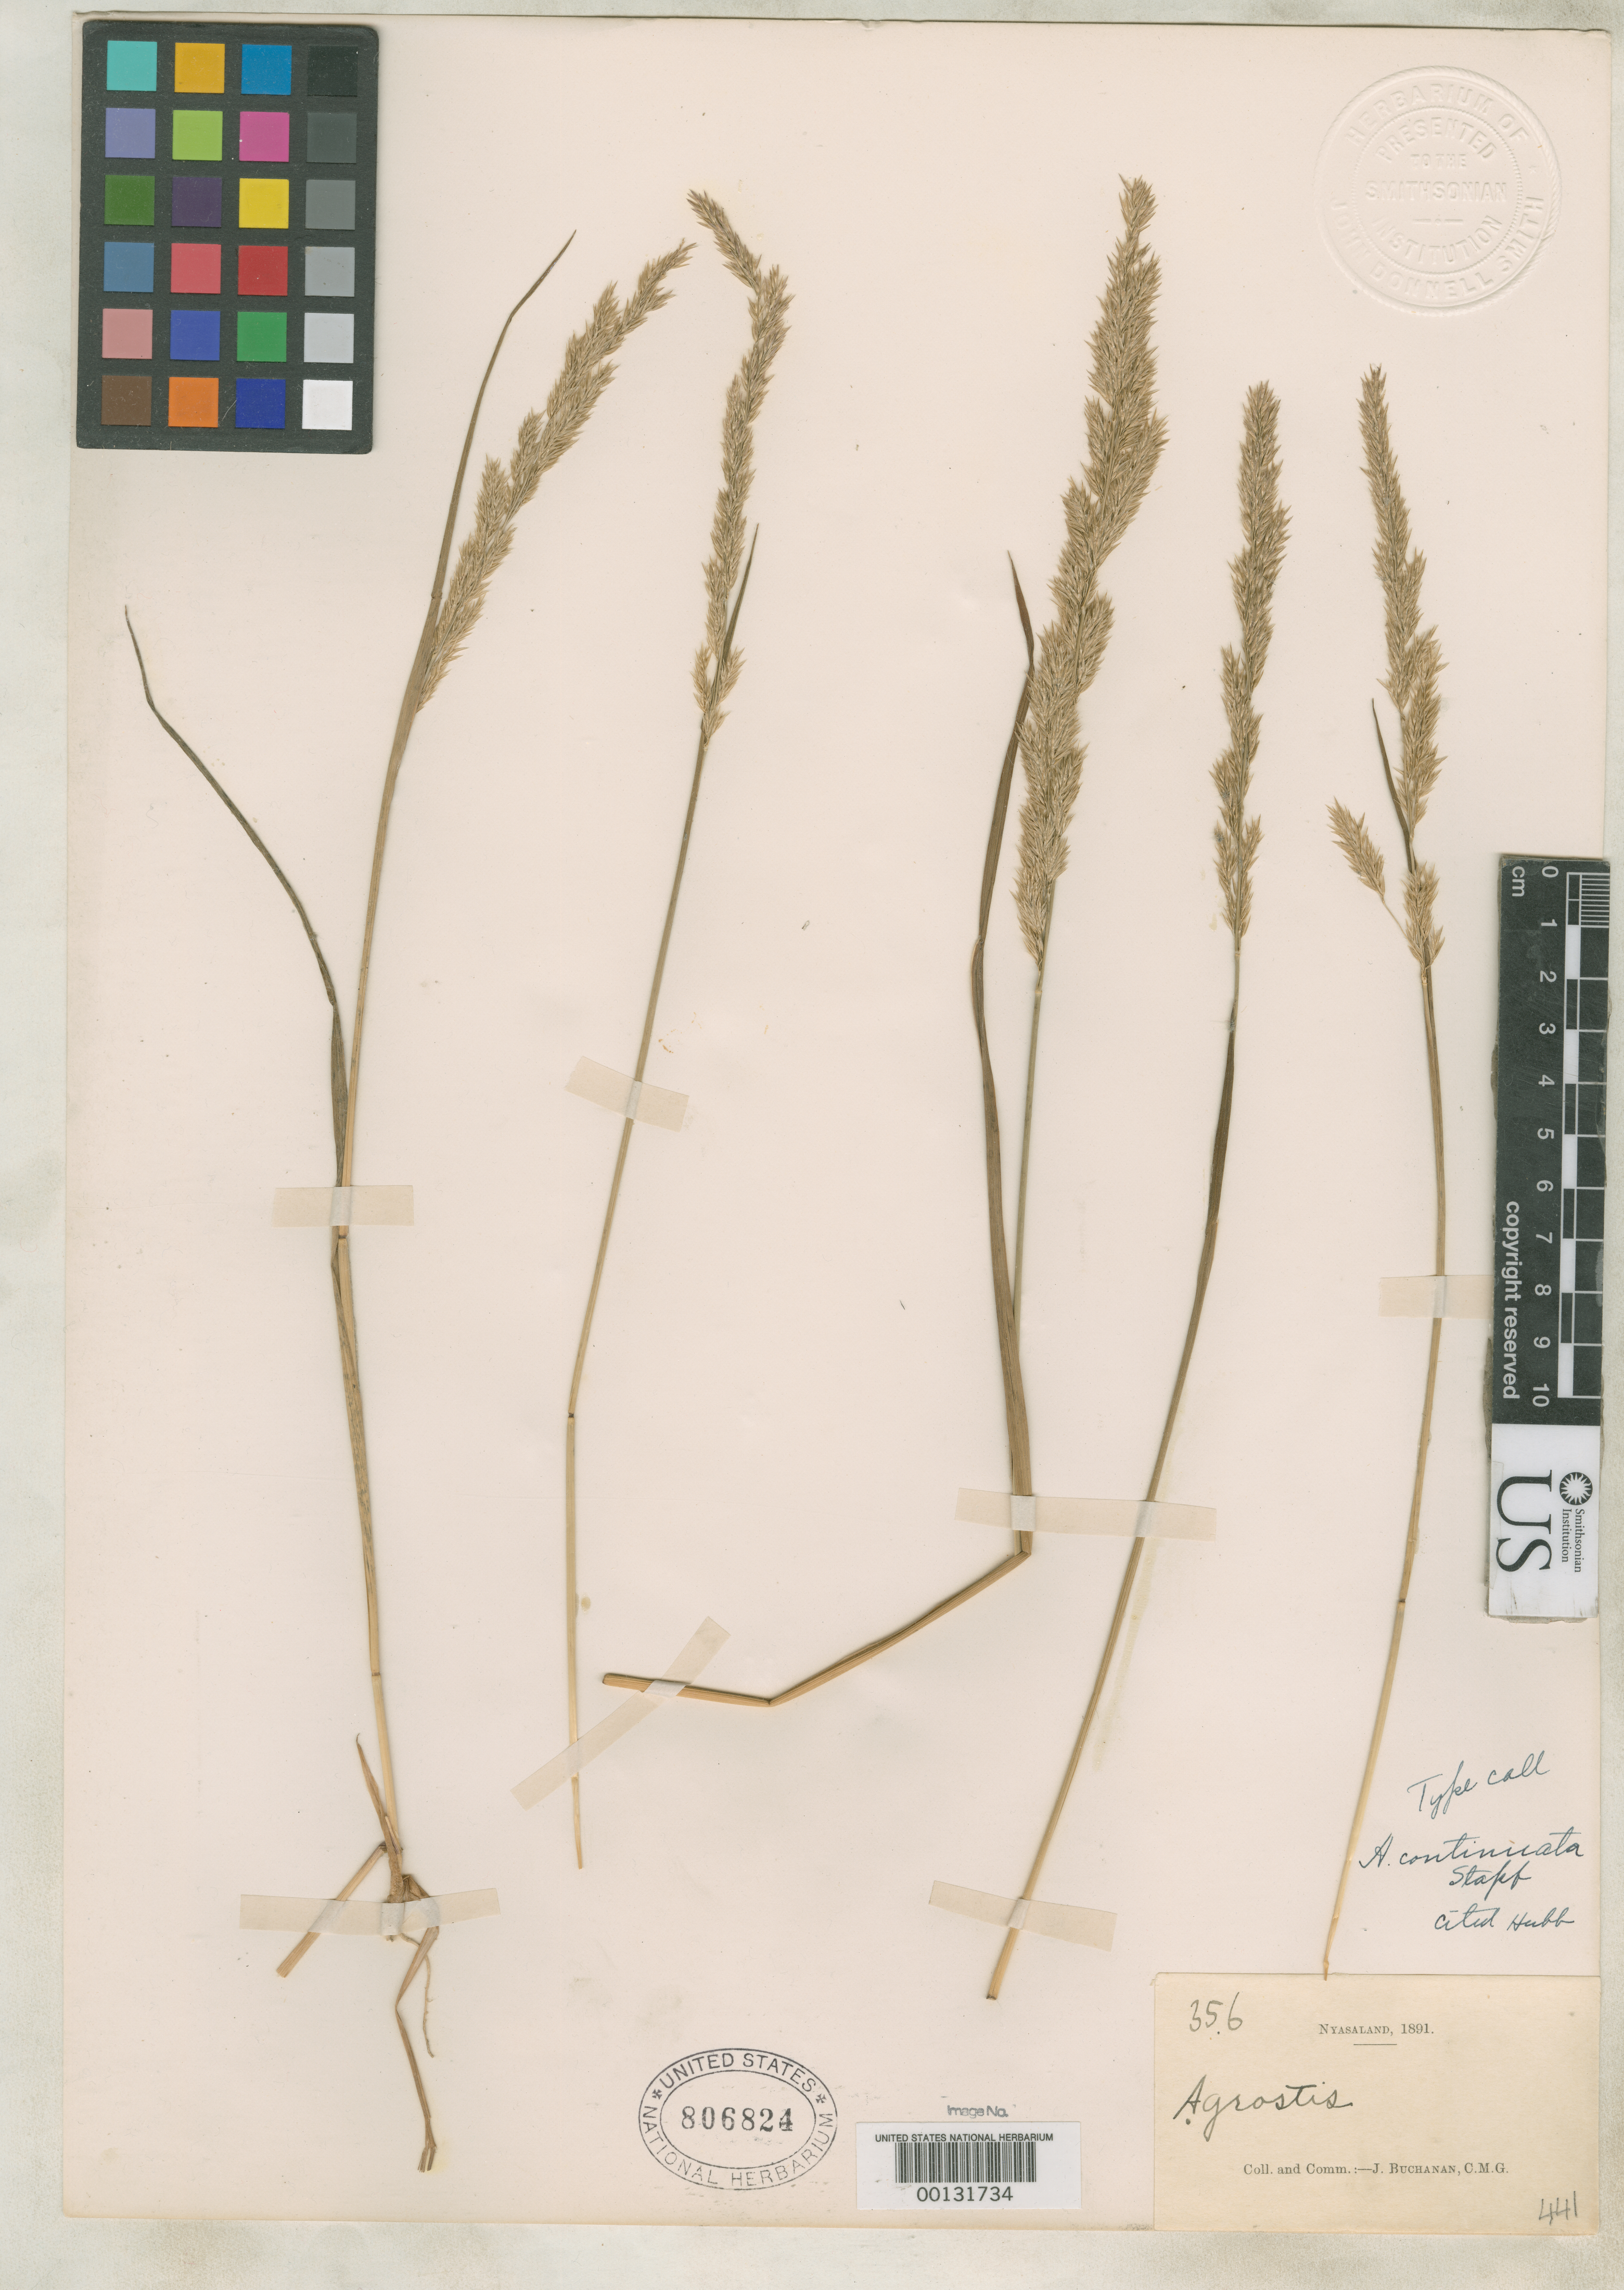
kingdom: Plantae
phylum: Tracheophyta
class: Liliopsida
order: Poales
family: Poaceae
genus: Agrostis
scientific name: Agrostis continuata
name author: Stapf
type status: Isotype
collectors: J. Buchanan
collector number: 356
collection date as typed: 1891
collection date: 1891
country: Malawi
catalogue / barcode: US 806824